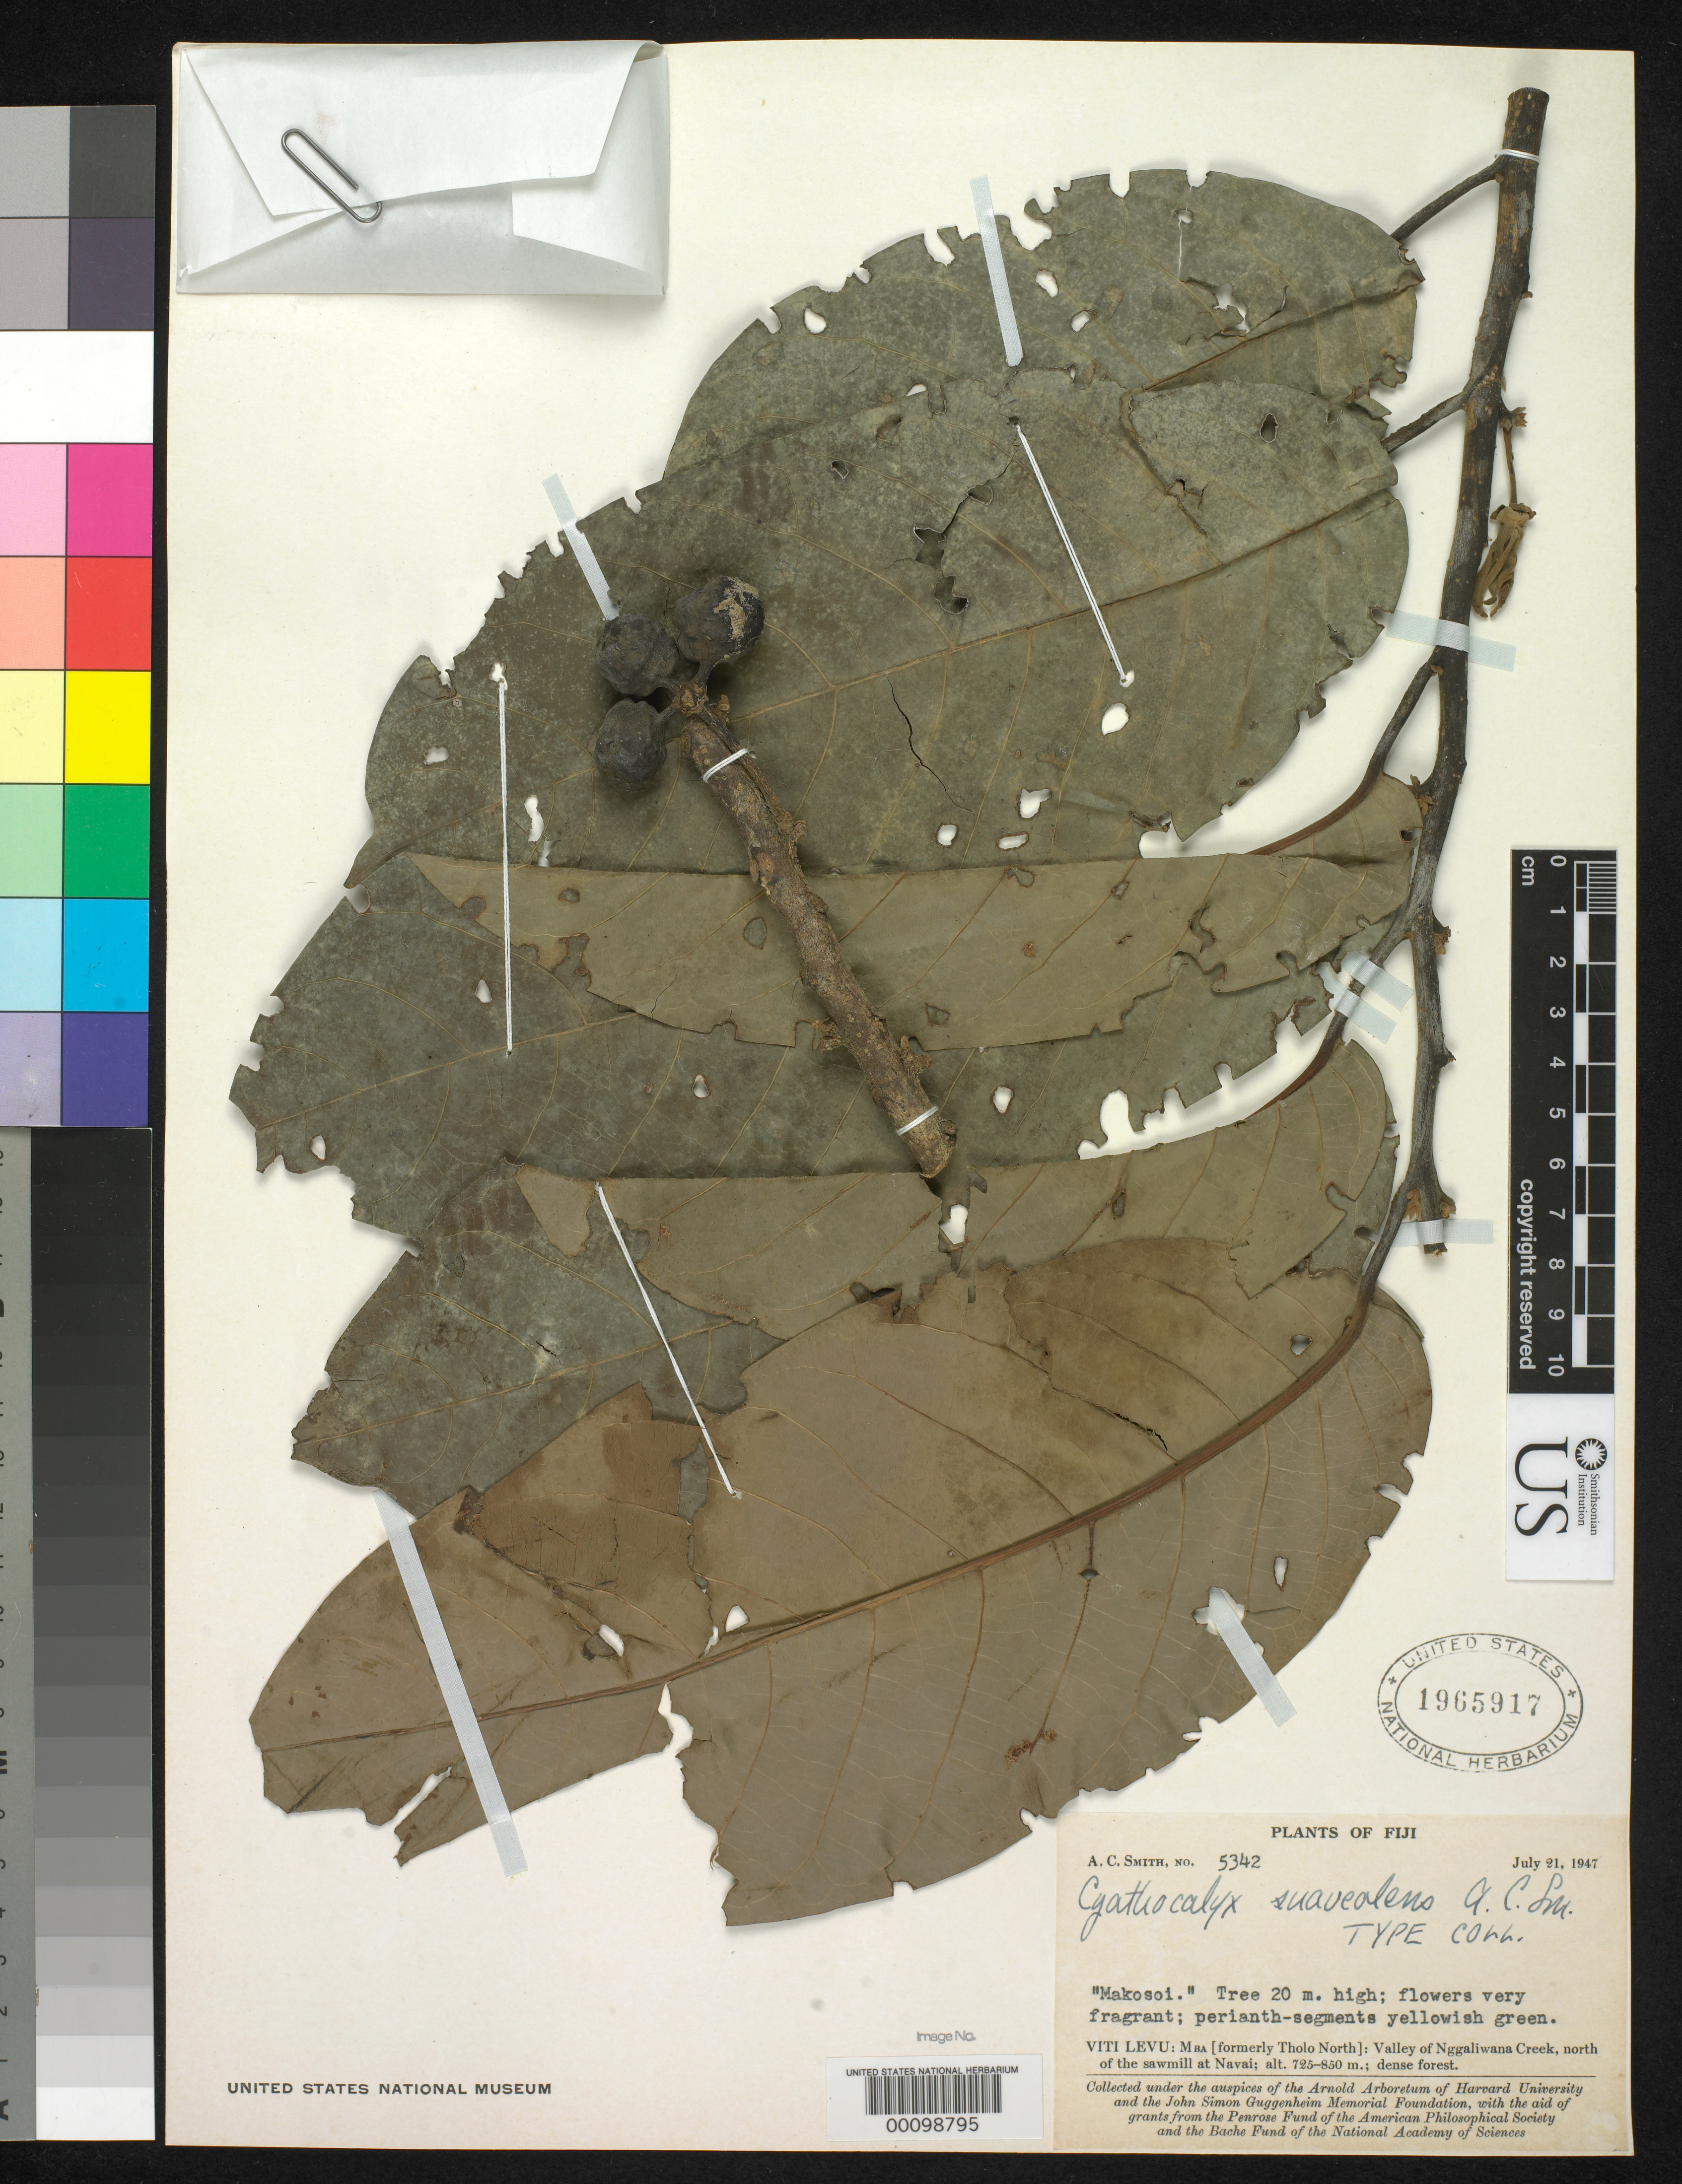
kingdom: Plantae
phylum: Tracheophyta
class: Magnoliopsida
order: Magnoliales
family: Annonaceae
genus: Cyathocalyx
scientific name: Cyathocalyx suaveolens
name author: A.C. Sm.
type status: Isotype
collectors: A. C. Smith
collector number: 5342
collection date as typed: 21 Jul 1947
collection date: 1947-07-21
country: Fiji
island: Viti Levu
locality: Mba, valley of nggaliwana creek, n of sawmillat navai. [Viti Levu Group]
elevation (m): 725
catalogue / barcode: US 1965917